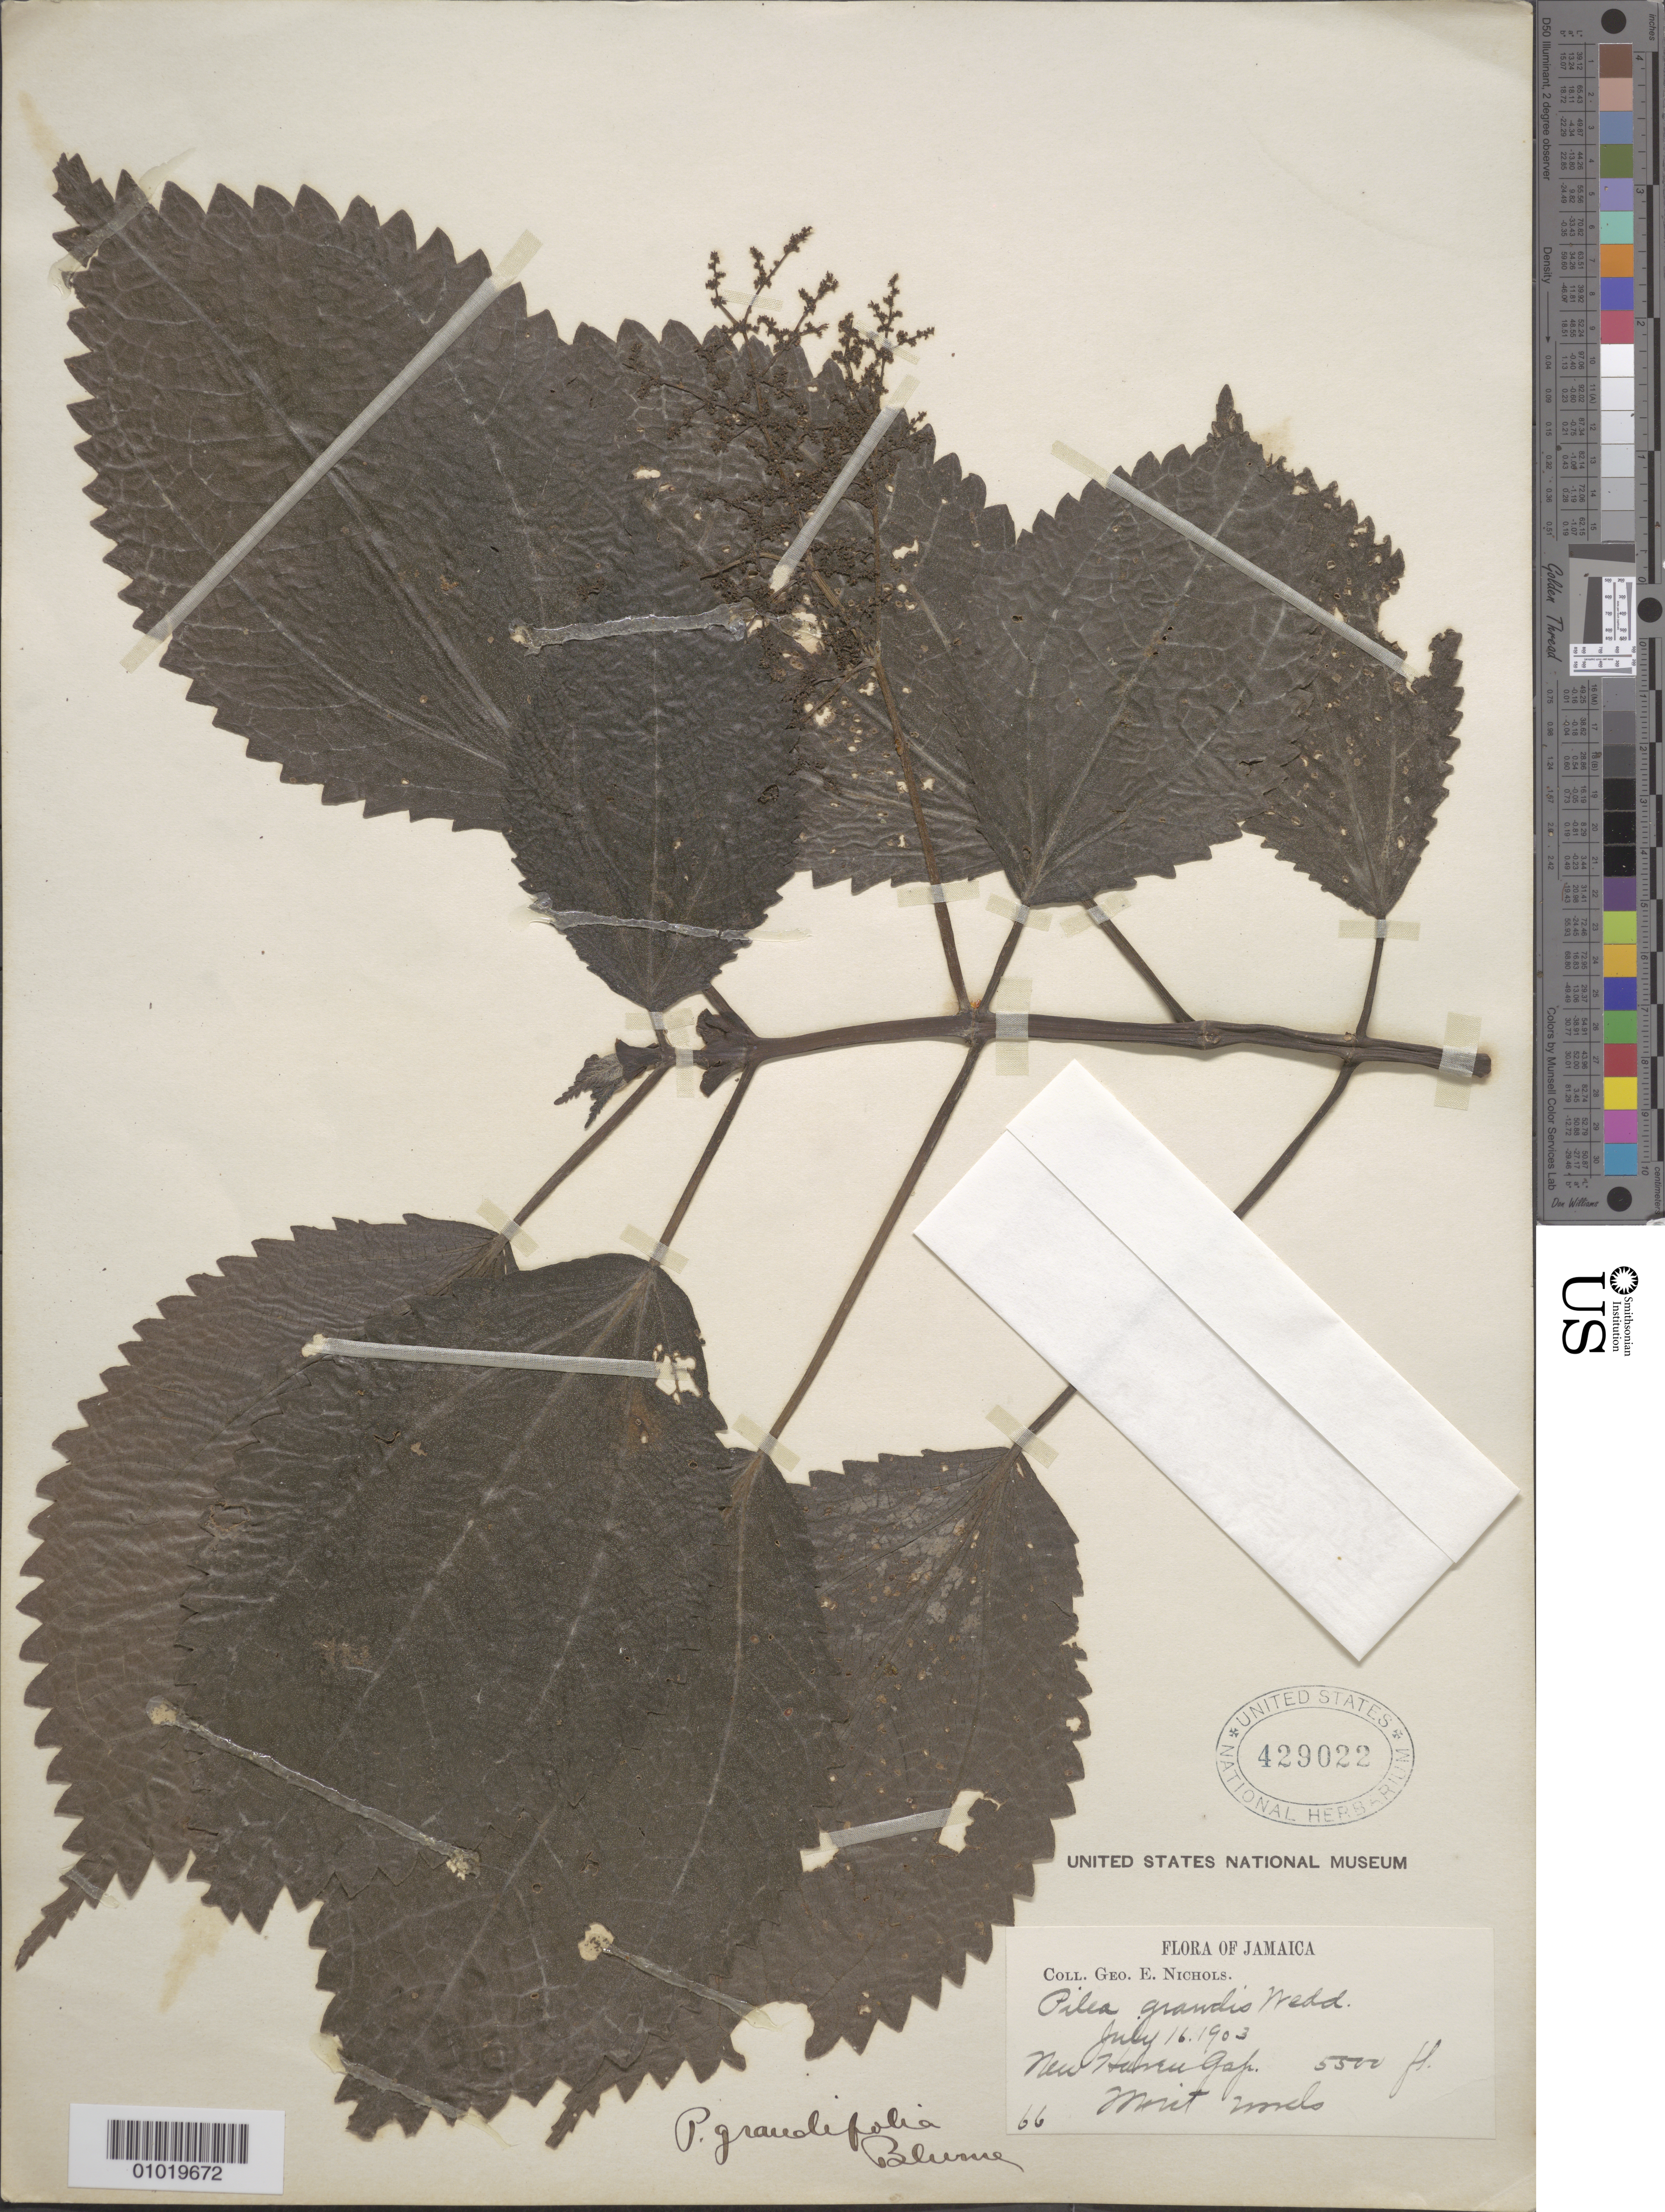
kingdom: Plantae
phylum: Tracheophyta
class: Magnoliopsida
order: Rosales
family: Urticaceae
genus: Pilea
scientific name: Pilea grandifolia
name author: (L.) Blume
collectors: G. E. Nichols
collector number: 66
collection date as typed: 16 Jul 1903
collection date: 1903-07-16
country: Jamaica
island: Jamaica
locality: New Hareu Gap, moist woods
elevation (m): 1676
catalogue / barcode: US 429022